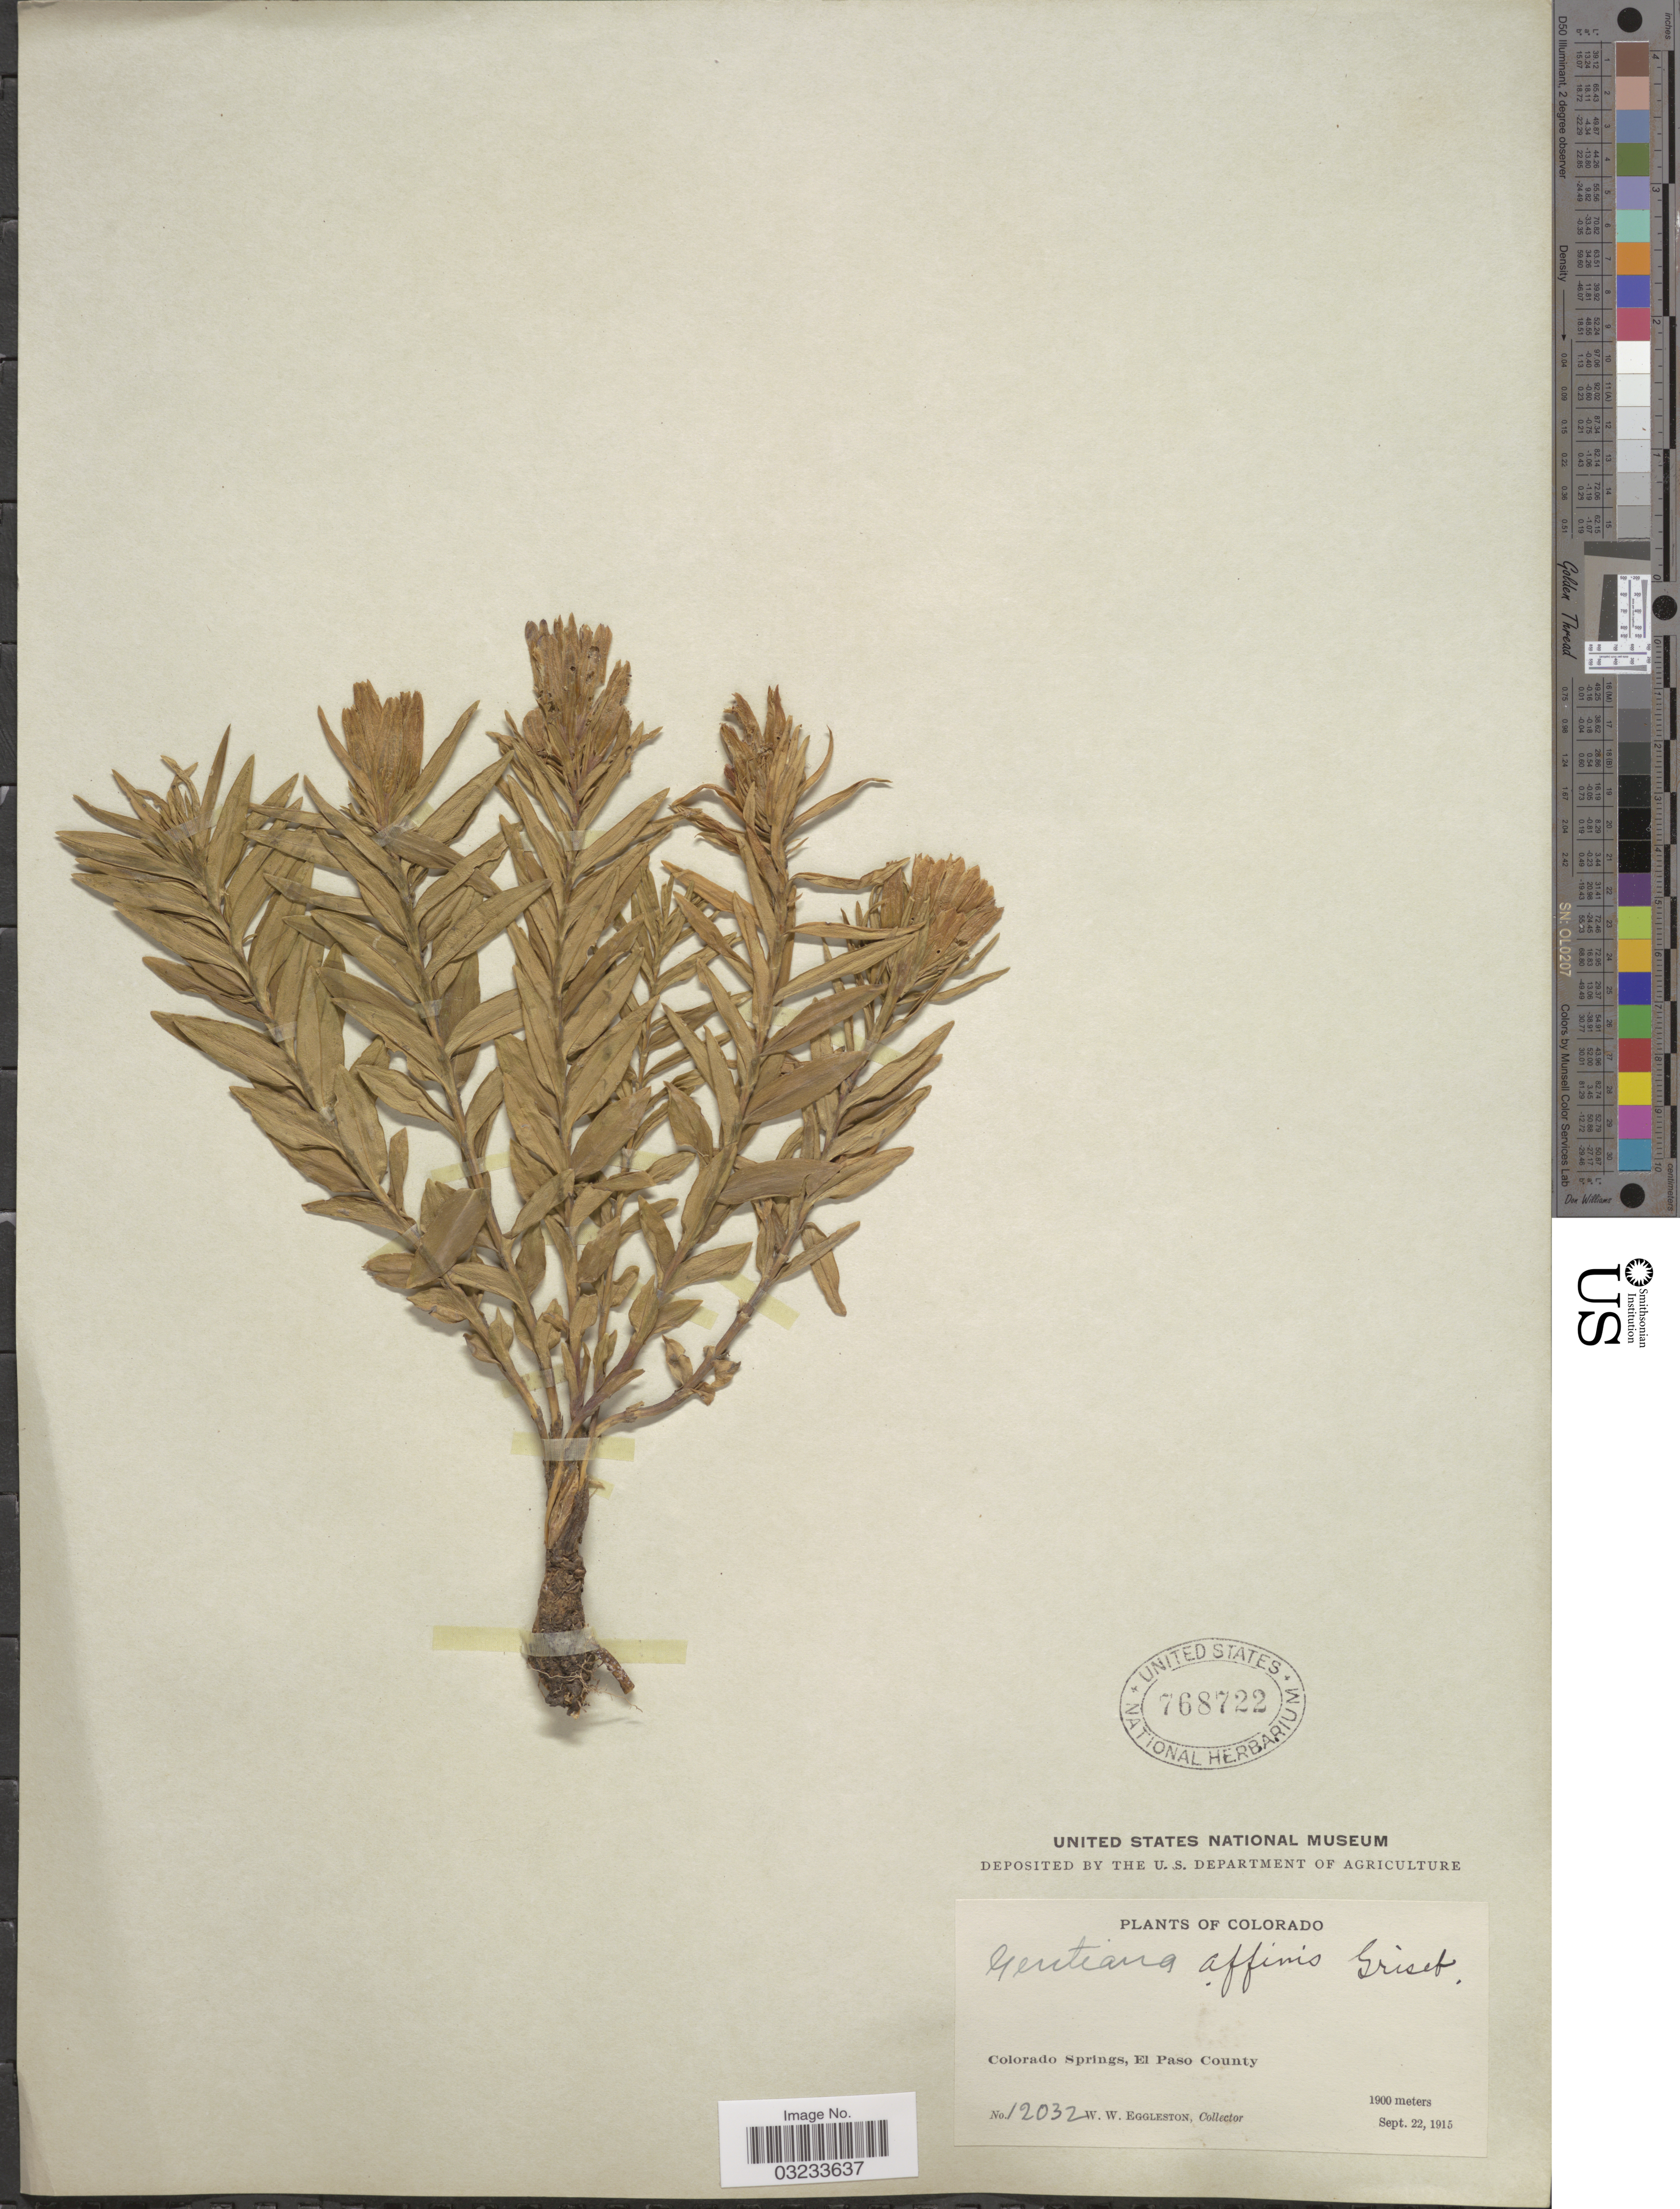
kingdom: Plantae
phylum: Tracheophyta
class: Magnoliopsida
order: Gentianales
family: Gentianaceae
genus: Gentiana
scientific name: Gentiana affinis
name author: Griseb.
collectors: W. W. Eggleston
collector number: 12032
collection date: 1915-09-22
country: United States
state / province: Colorado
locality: Colorado Springs, El Paso County.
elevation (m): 1900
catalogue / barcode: US 768722